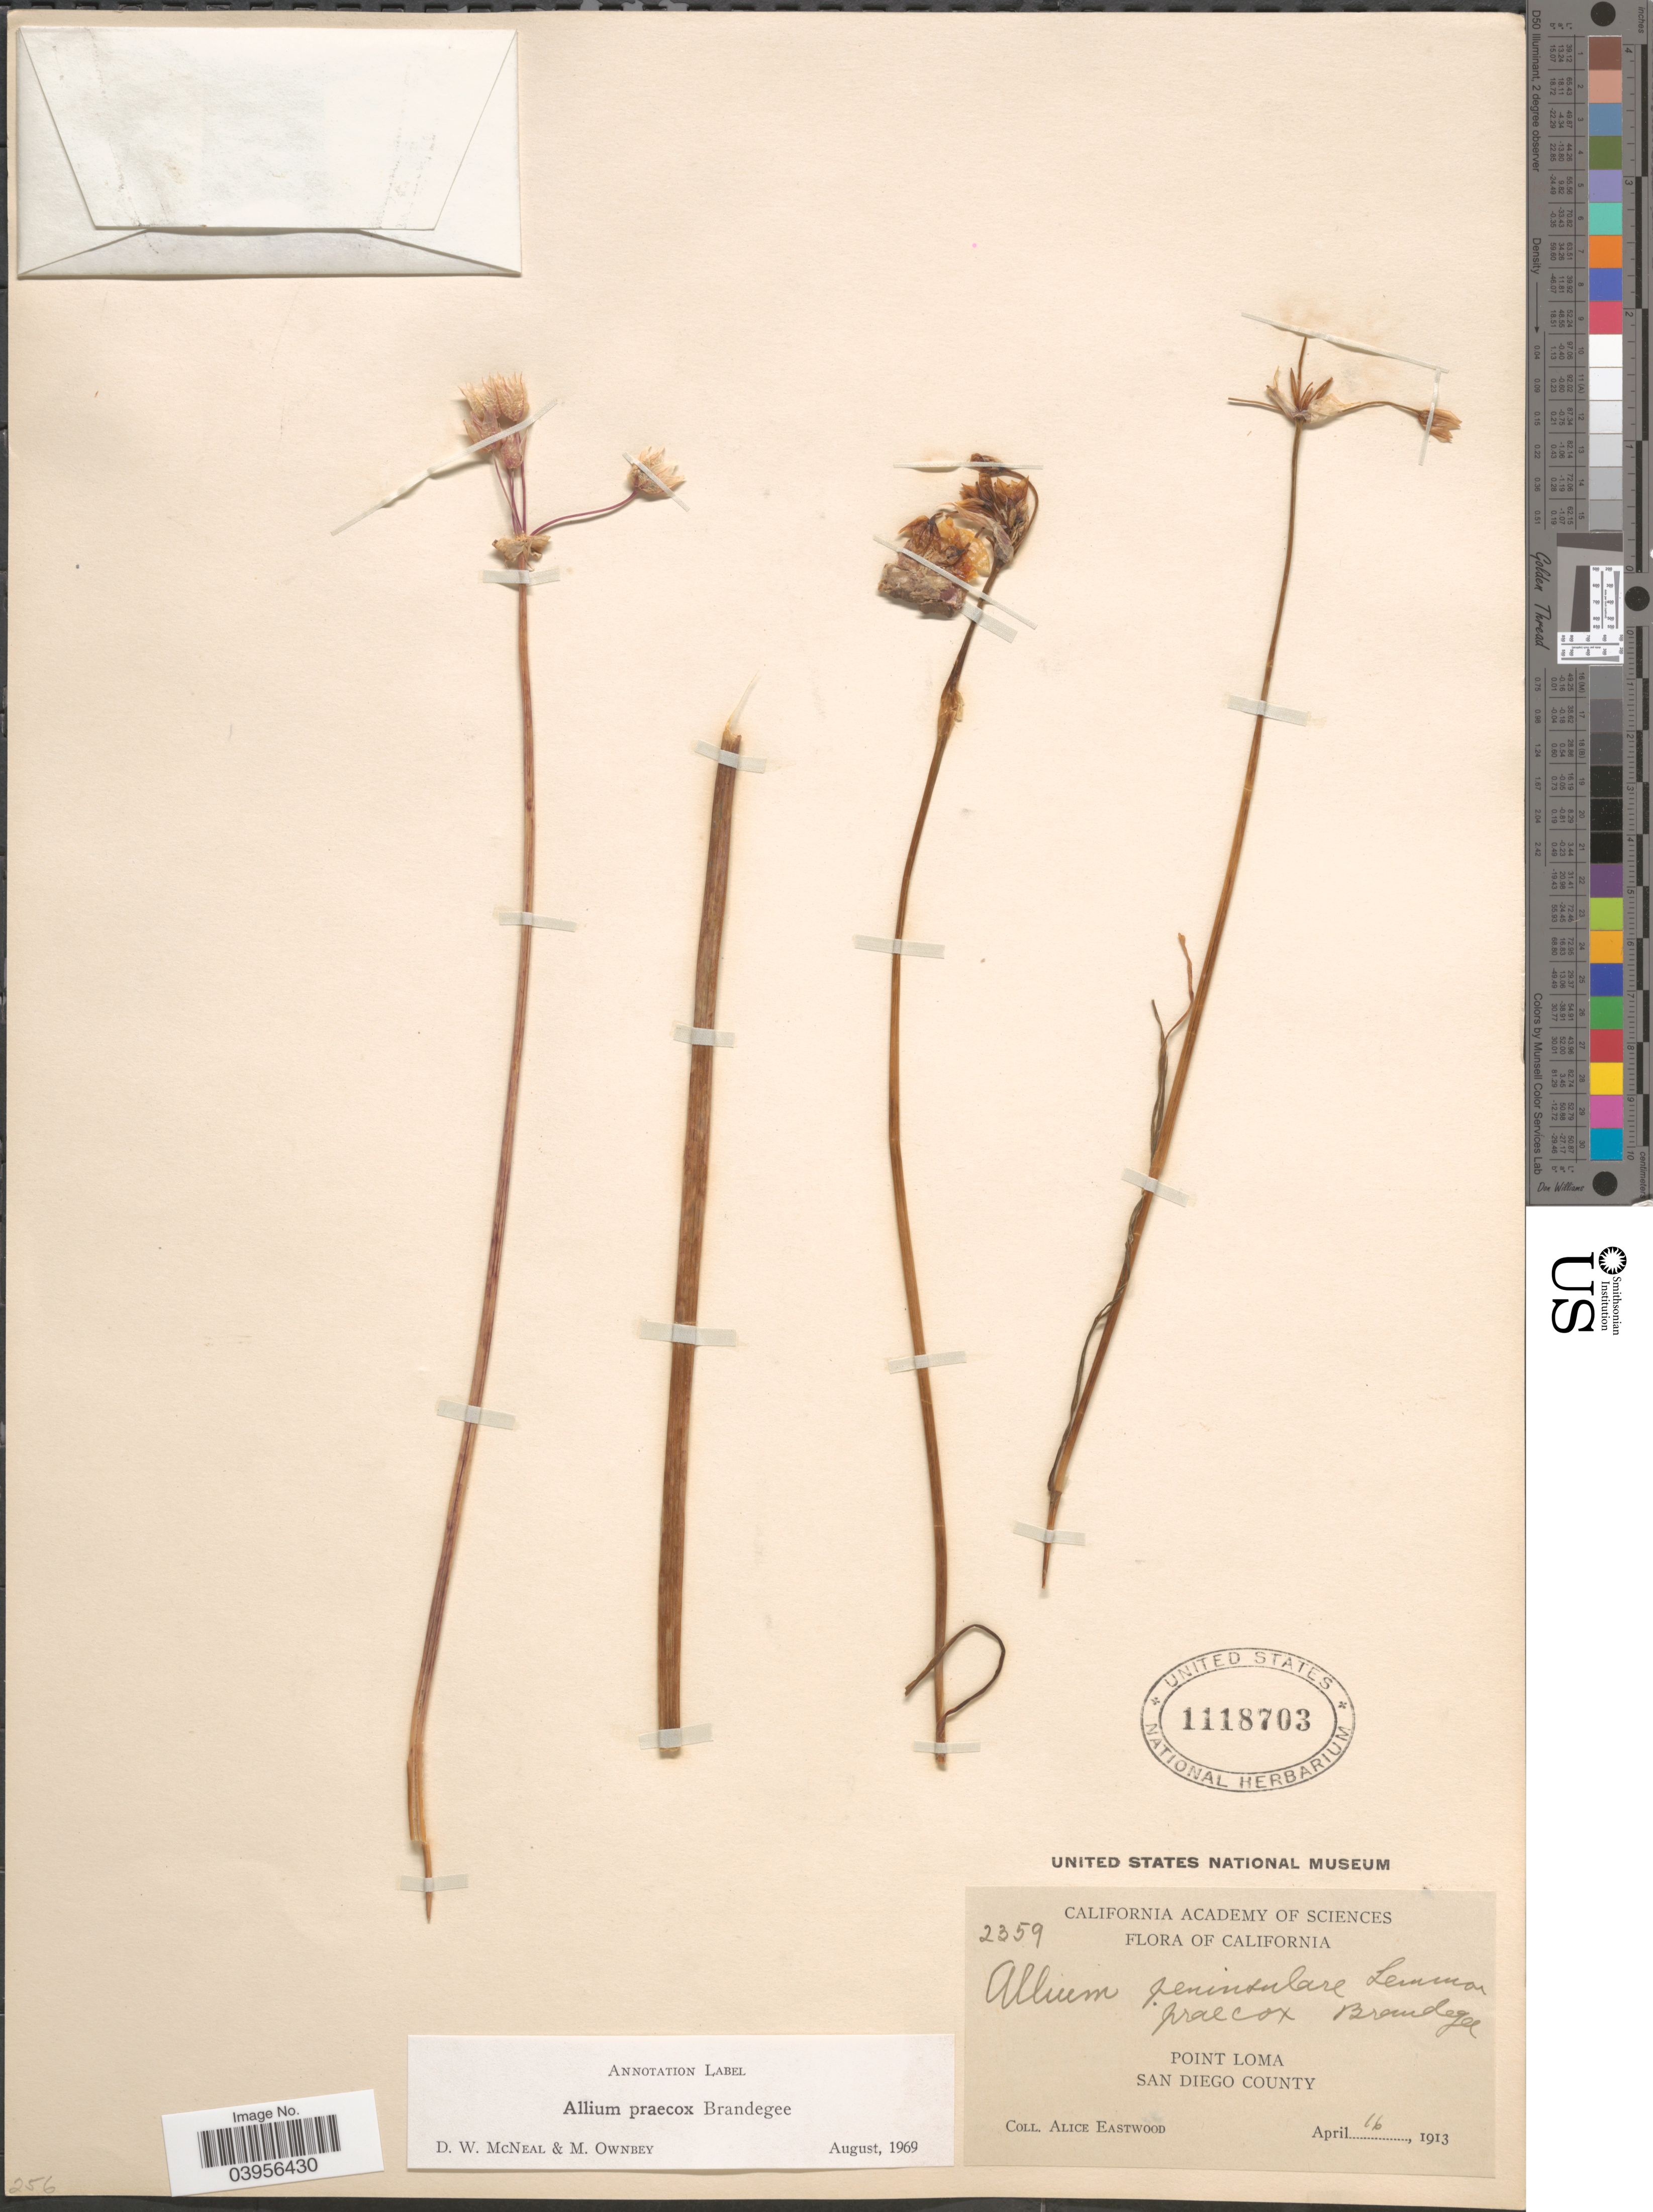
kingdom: Plantae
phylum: Tracheophyta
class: Liliopsida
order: Asparagales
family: Amaryllidaceae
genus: Allium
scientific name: Allium praecox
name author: Brandegee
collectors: A. Eastwood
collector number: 2359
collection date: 1913-04-16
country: United States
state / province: California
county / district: San Diego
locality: Point Loma. San Diego County.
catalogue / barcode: US 1118703